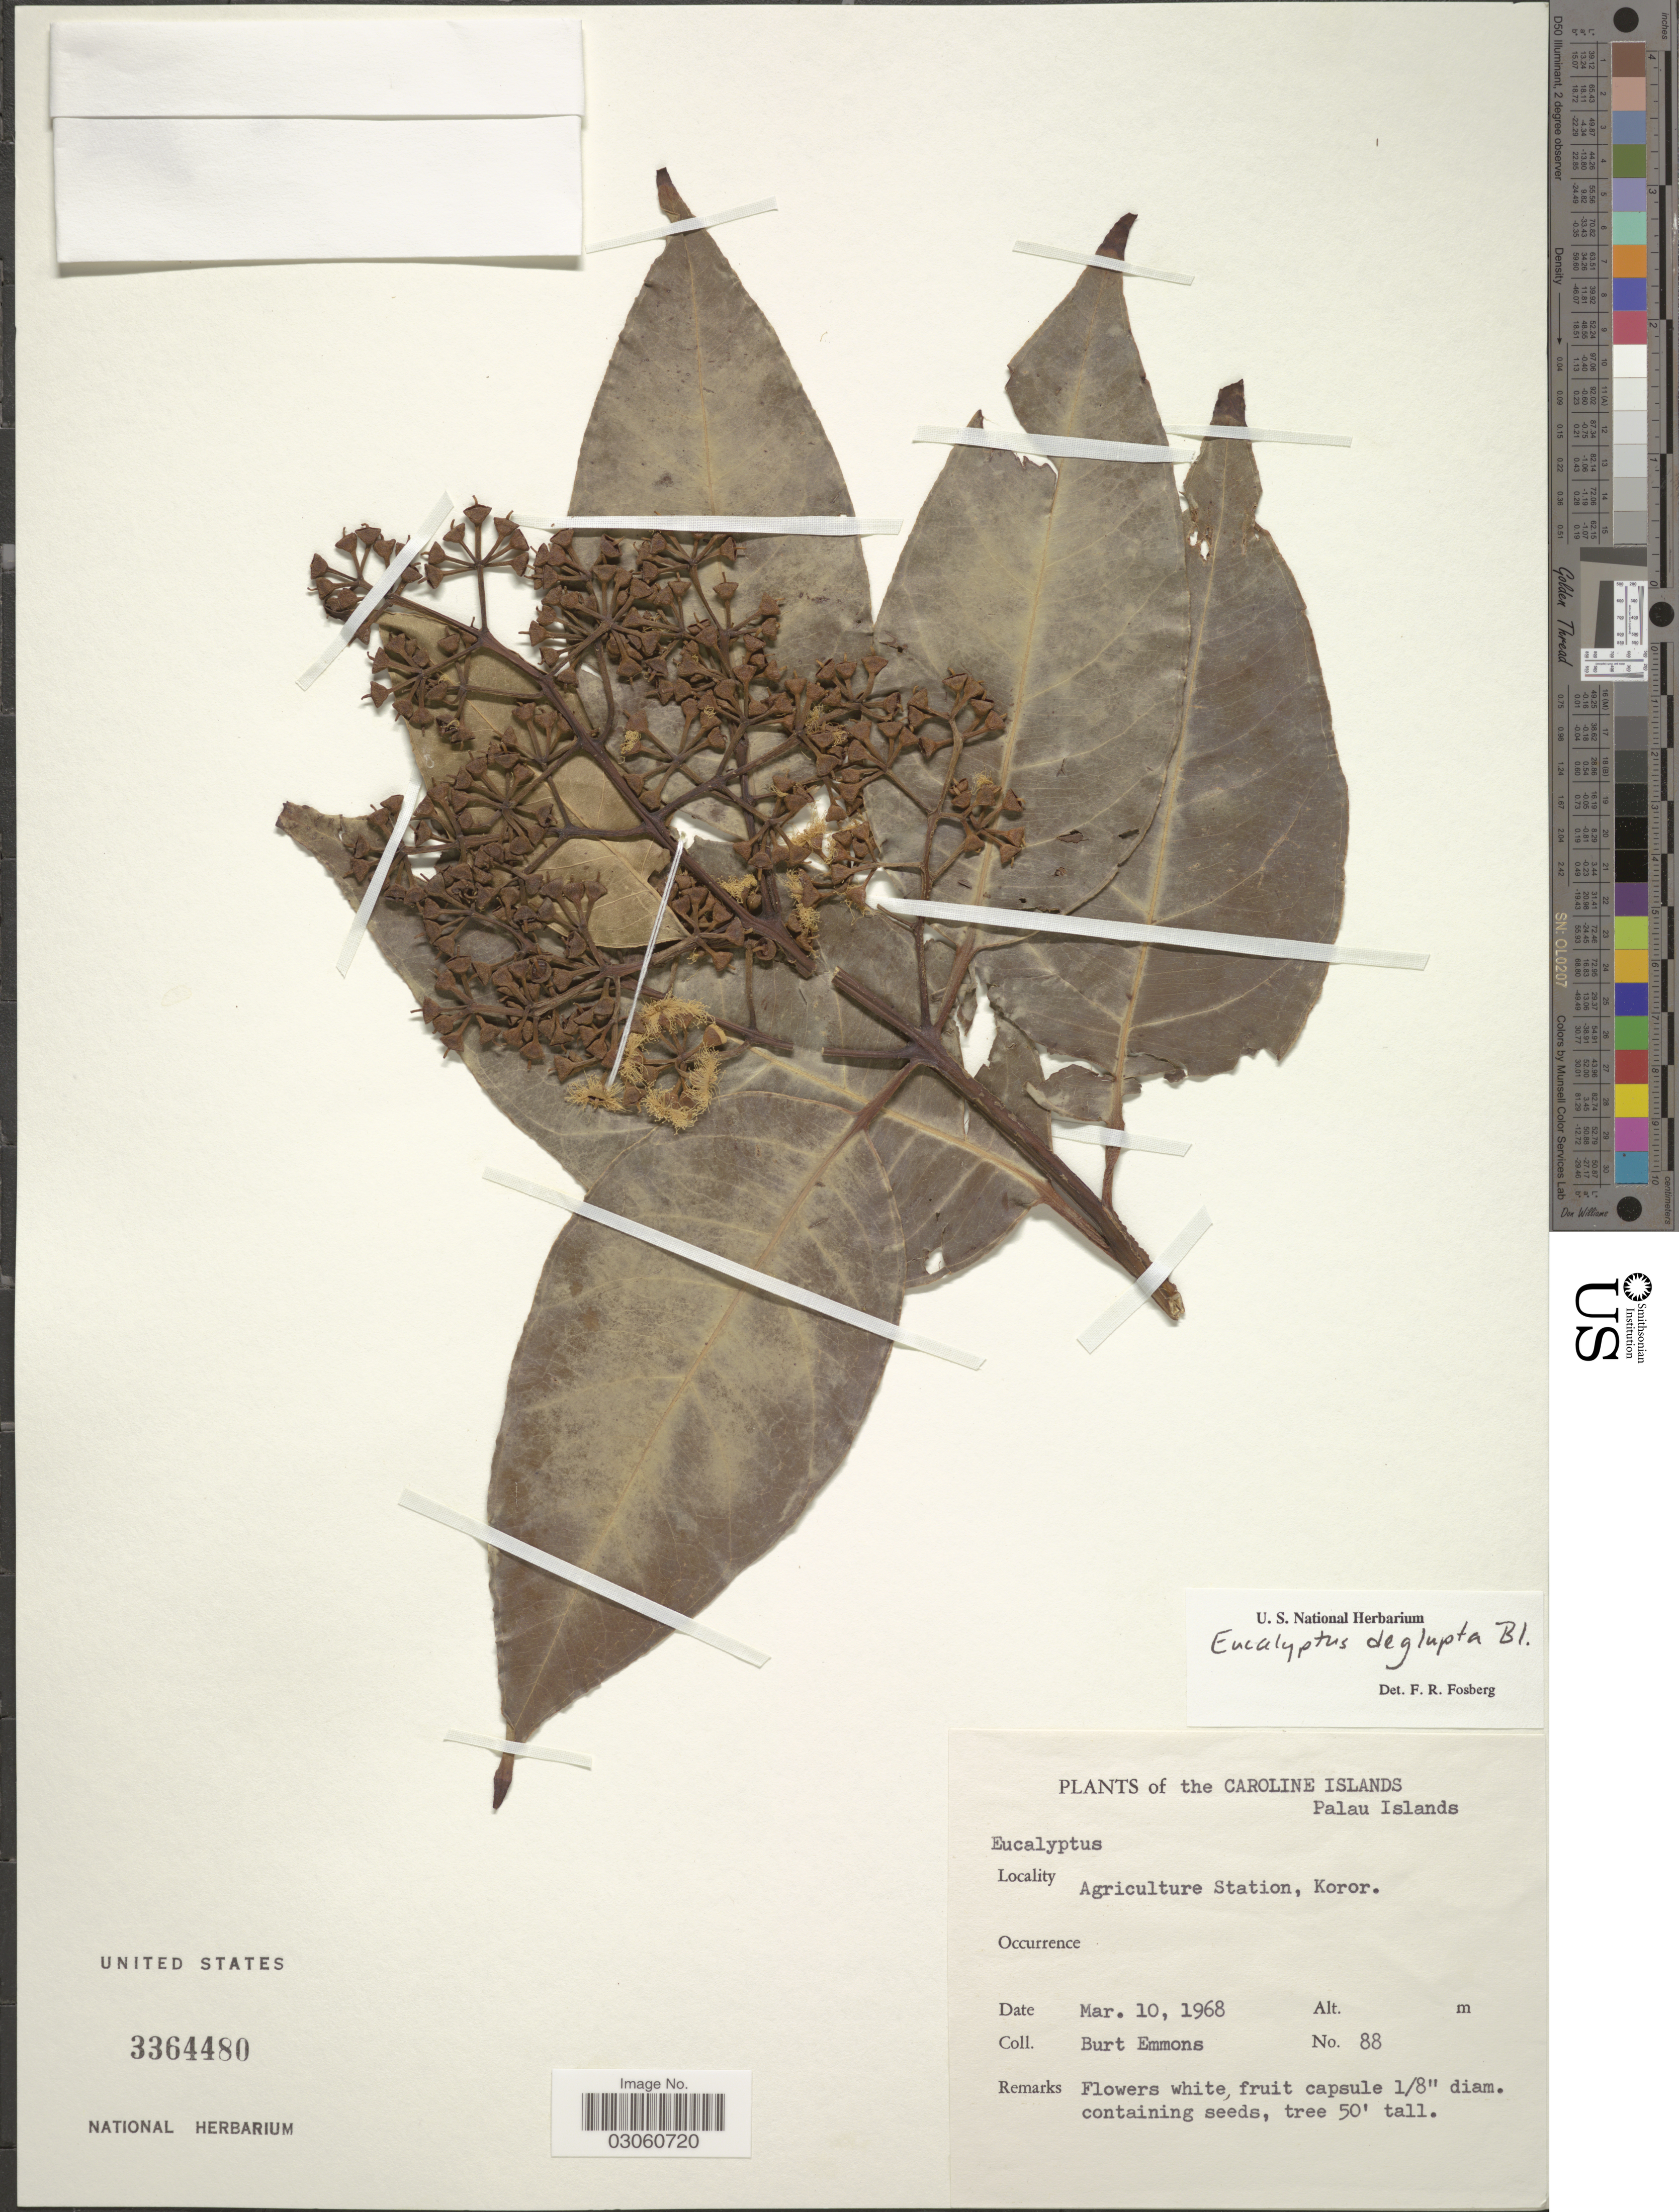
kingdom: Plantae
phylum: Tracheophyta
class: Magnoliopsida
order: Myrtales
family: Myrtaceae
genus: Eucalyptus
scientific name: Eucalyptus deglupta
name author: Blume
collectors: B. Emmons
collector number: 88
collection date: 1968-03-10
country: Palau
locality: The Caroline Islands, Palau Islands. Agriculture Station, Koror.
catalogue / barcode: US 3364480